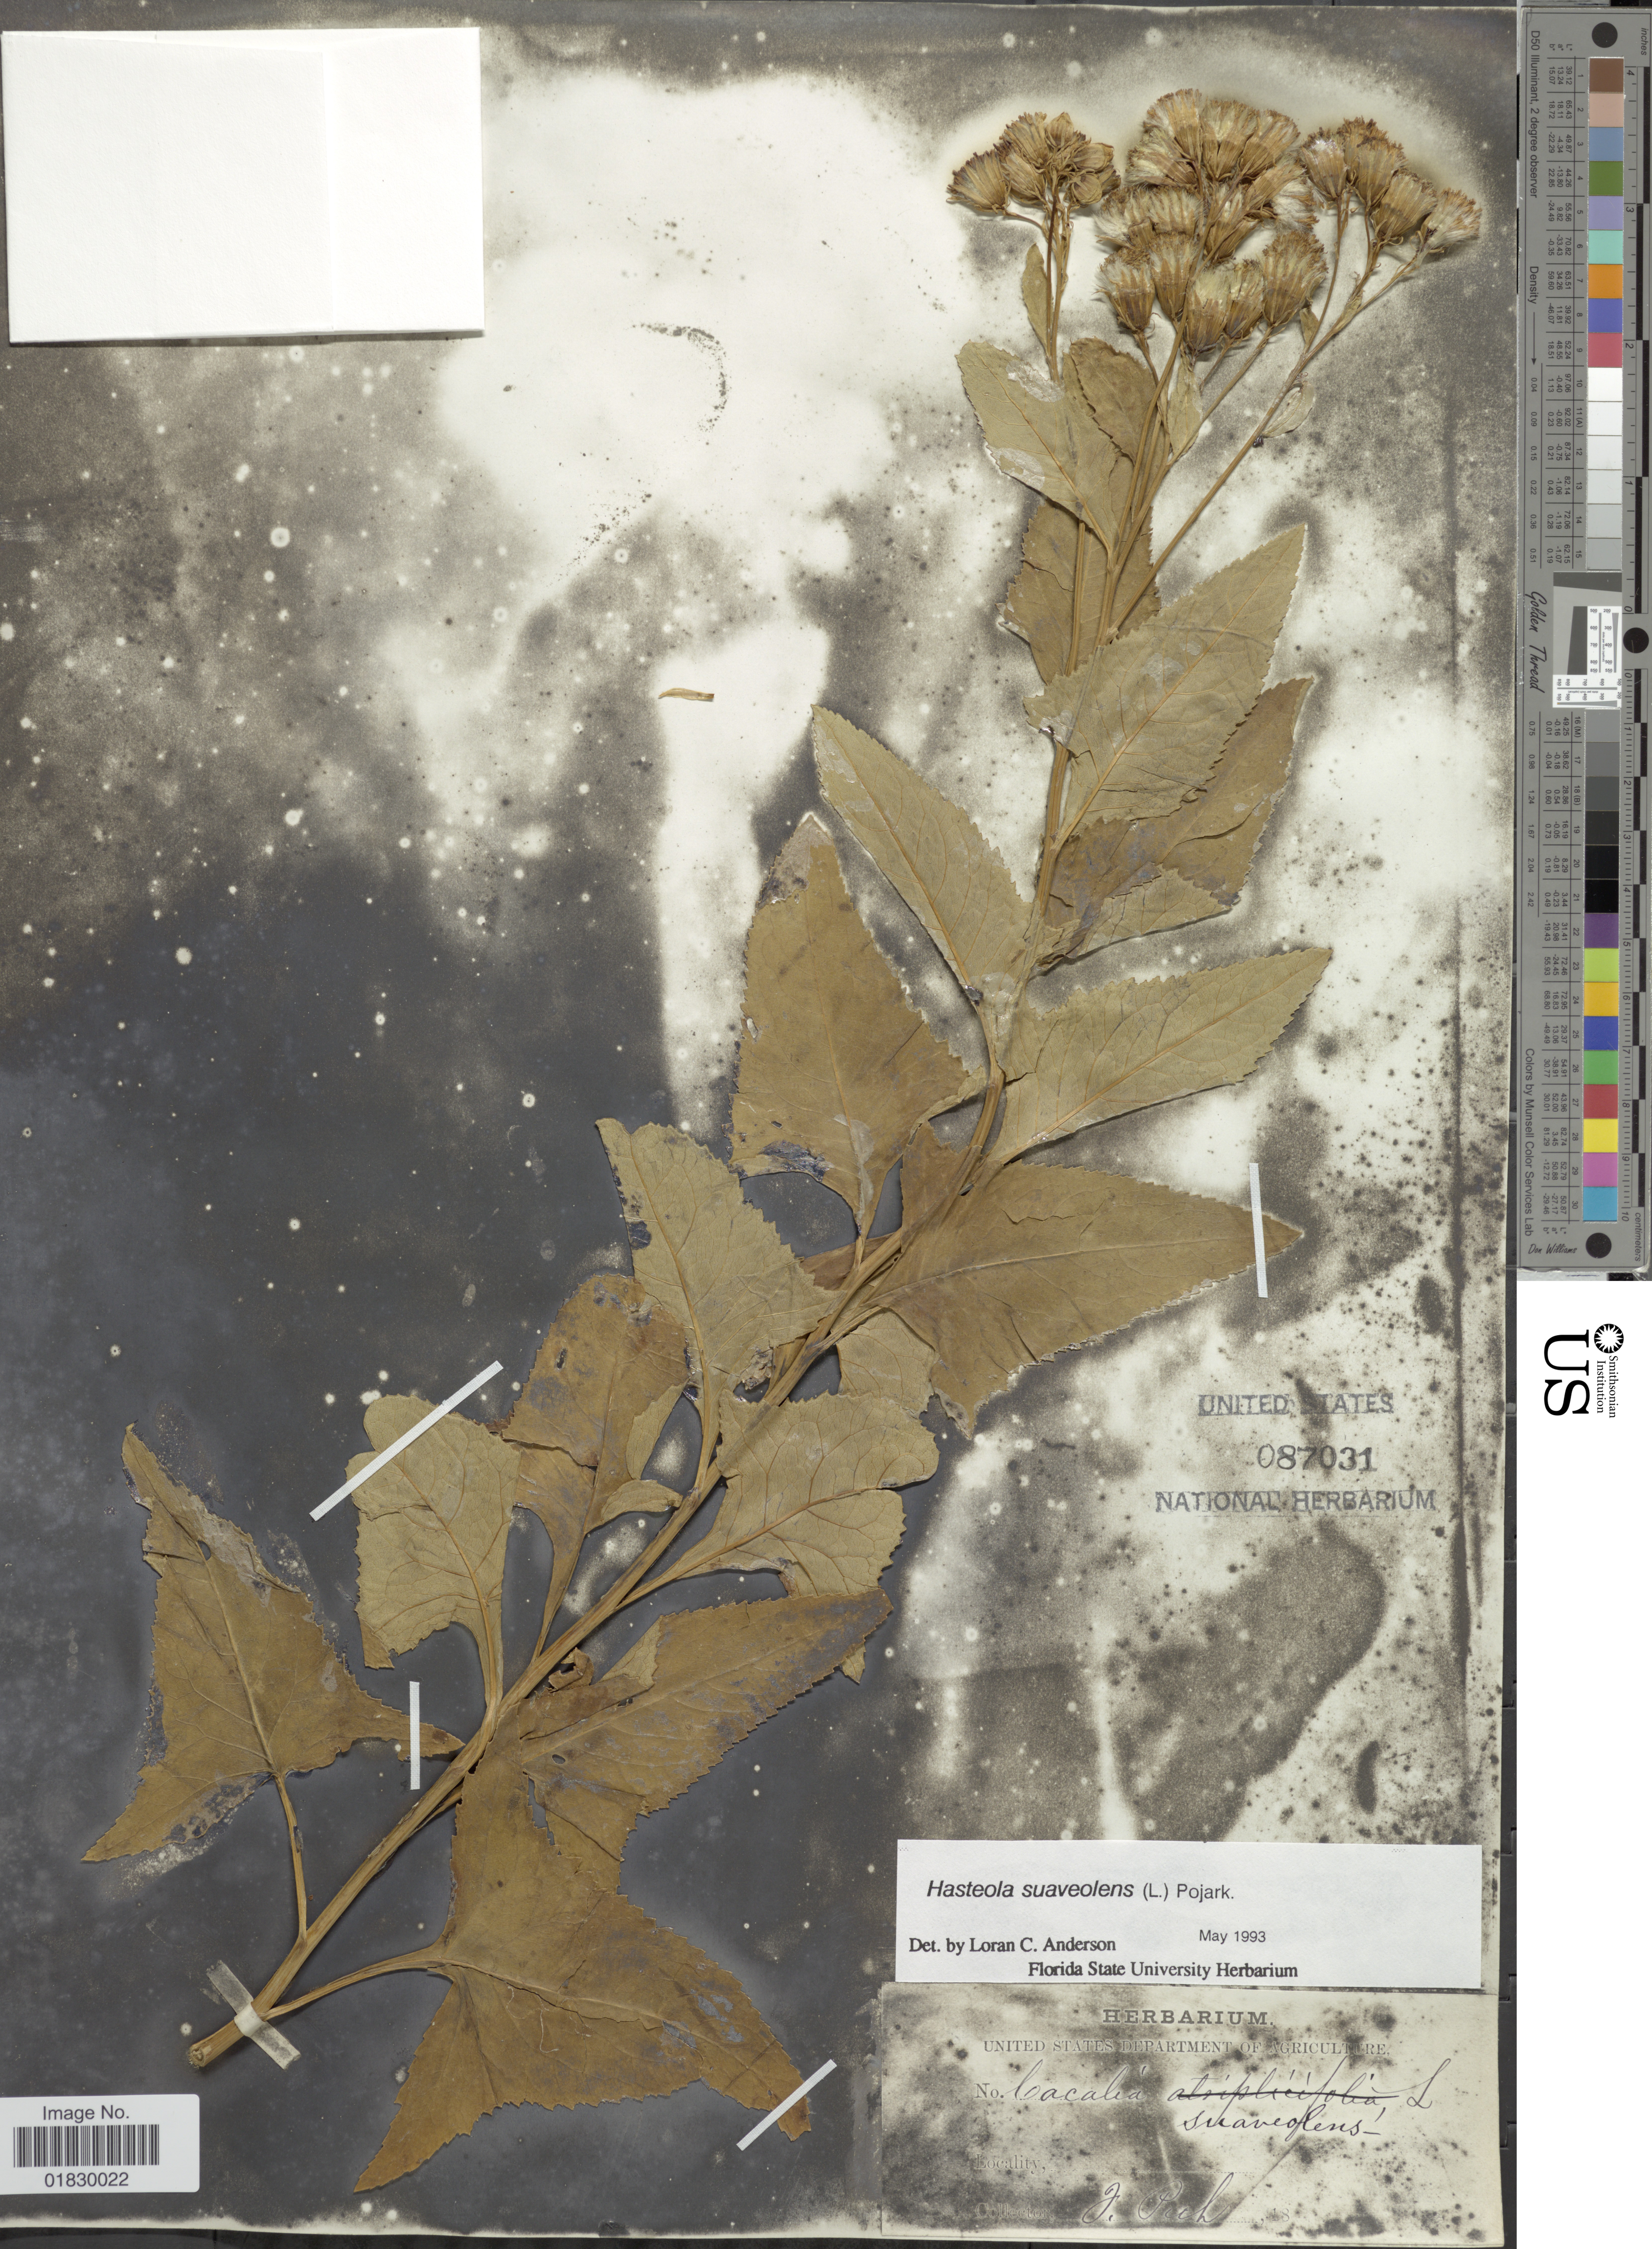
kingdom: Plantae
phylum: Tracheophyta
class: Magnoliopsida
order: Asterales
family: Asteraceae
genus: Hasteola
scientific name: Hasteola suaveolens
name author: (L.) Pojark.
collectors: J. Pach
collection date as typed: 18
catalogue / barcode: US 87031